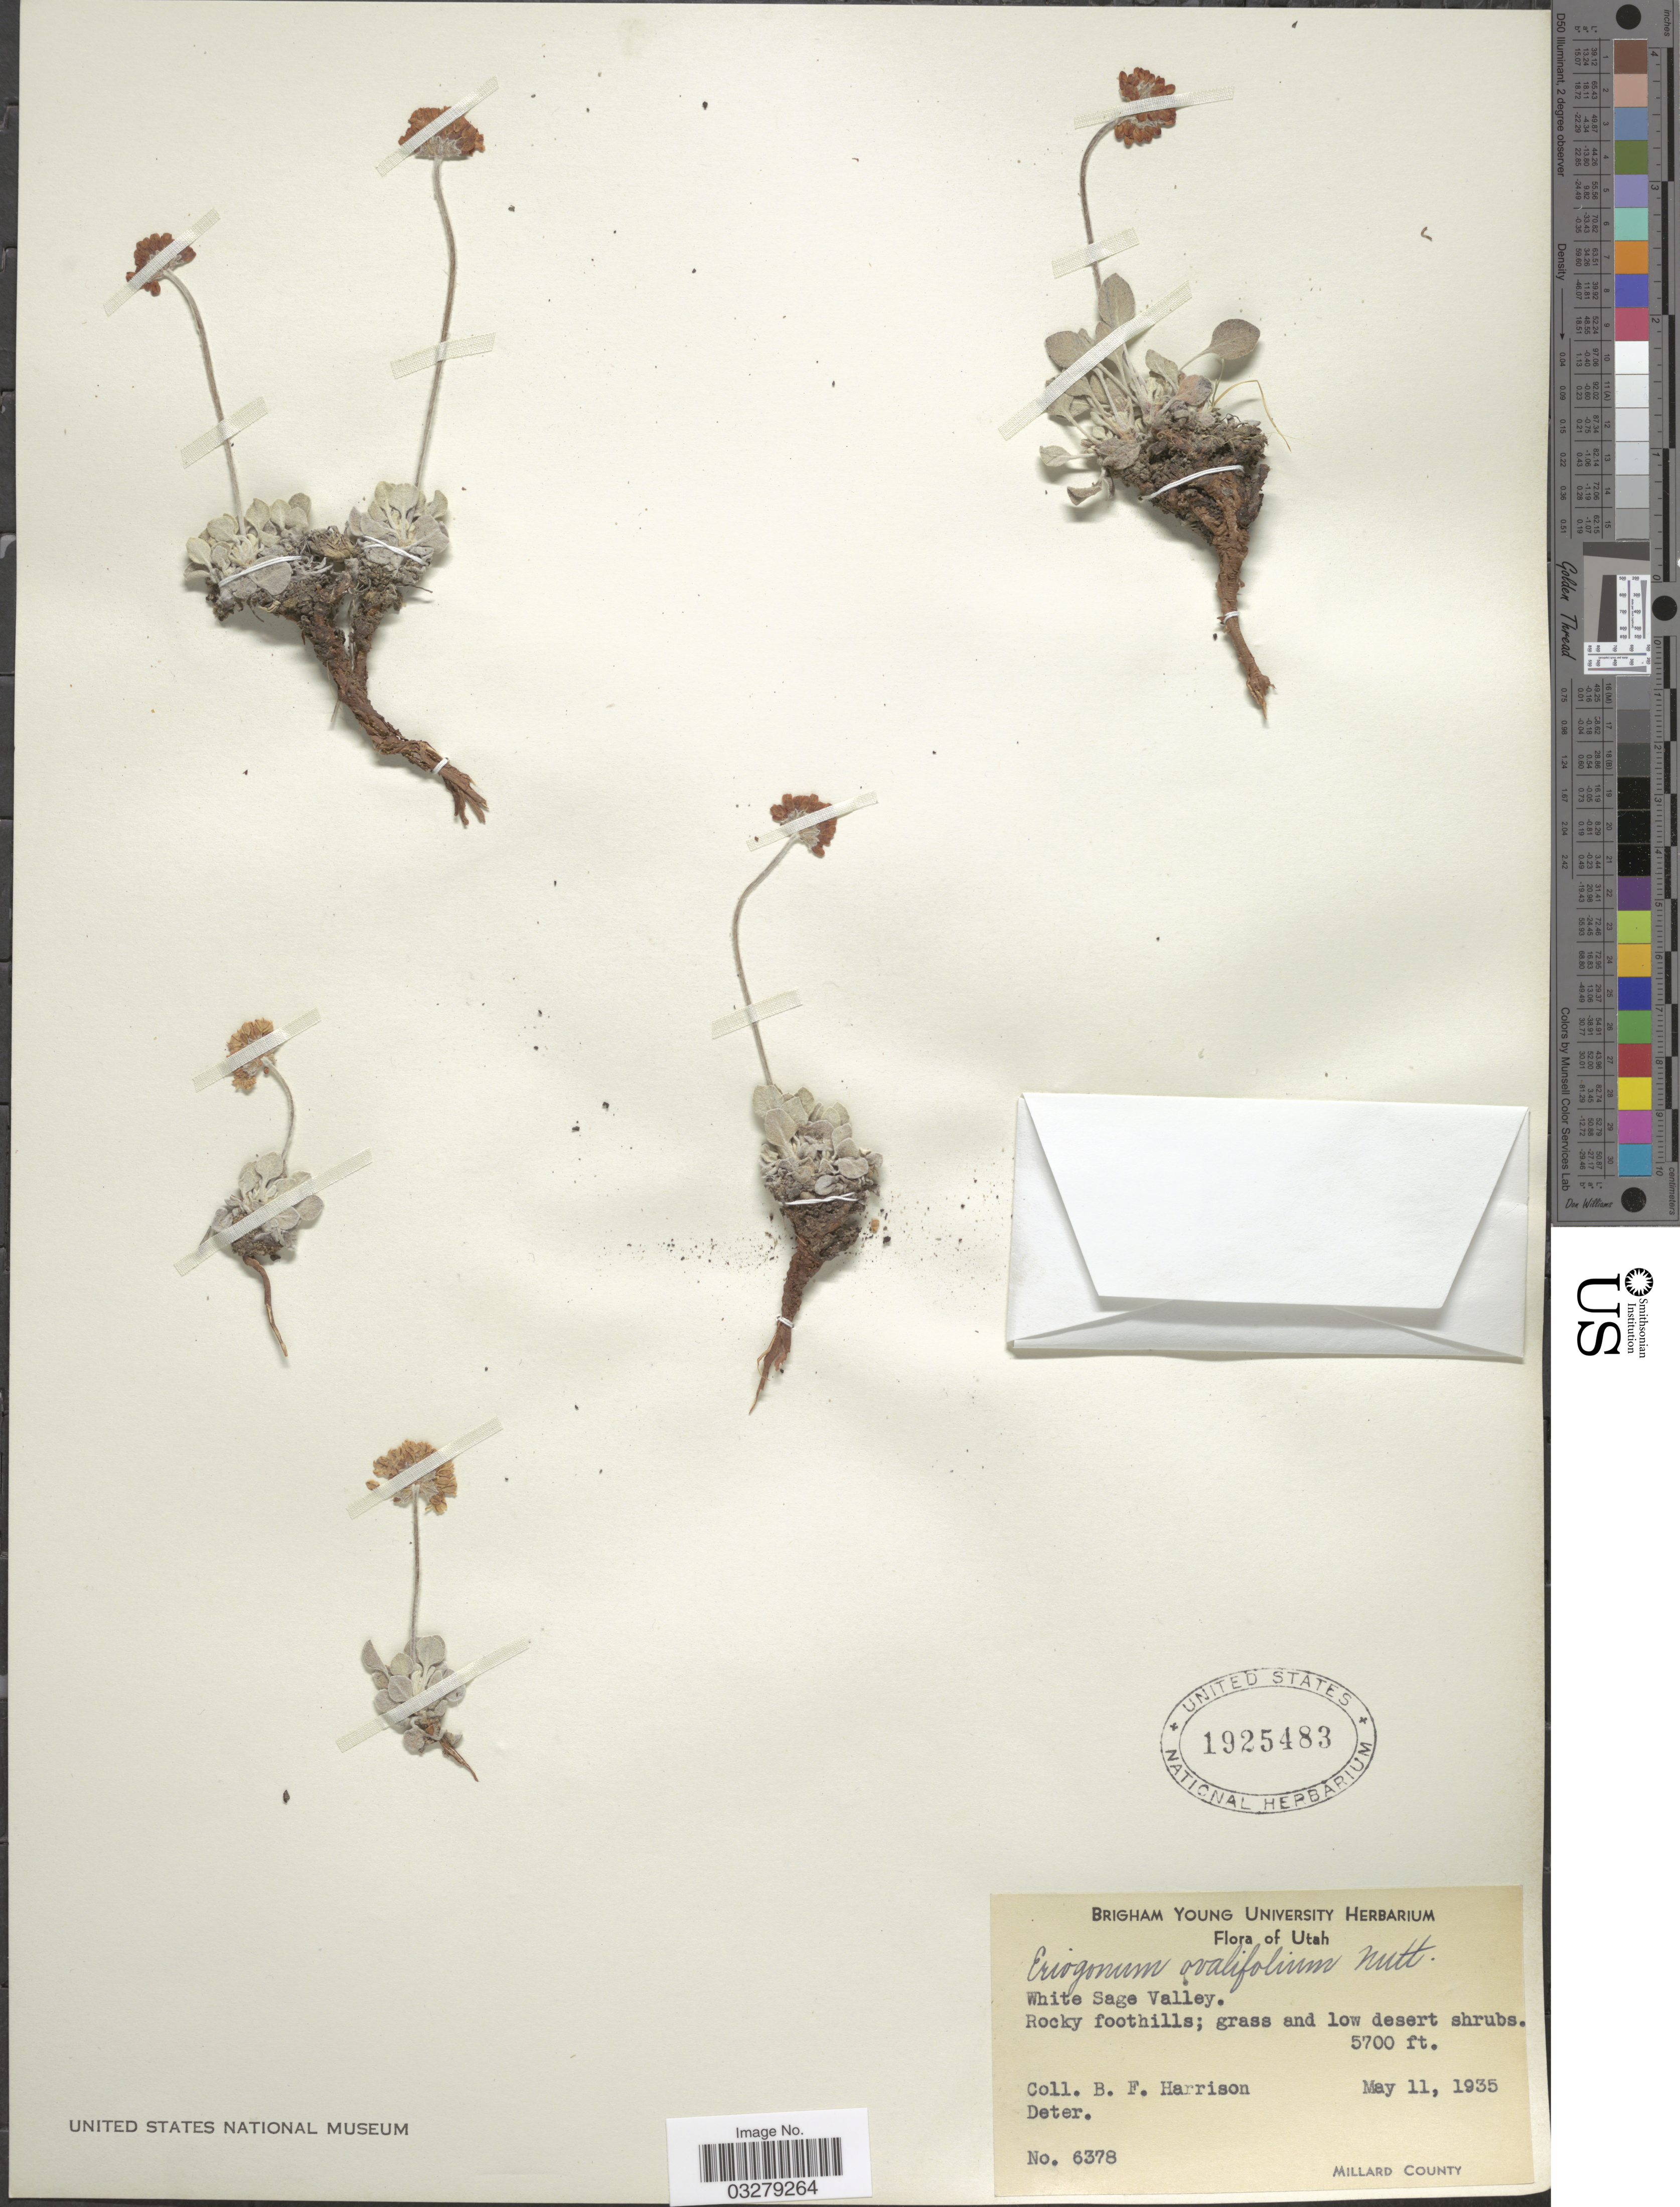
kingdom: Plantae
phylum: Tracheophyta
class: Magnoliopsida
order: Caryophyllales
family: Polygonaceae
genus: Eriogonum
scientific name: Eriogonum ovalifolium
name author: Nutt.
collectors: B. F. Harrison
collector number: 6378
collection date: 1935-05-11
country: United States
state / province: Utah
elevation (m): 1737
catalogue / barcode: US 1925483